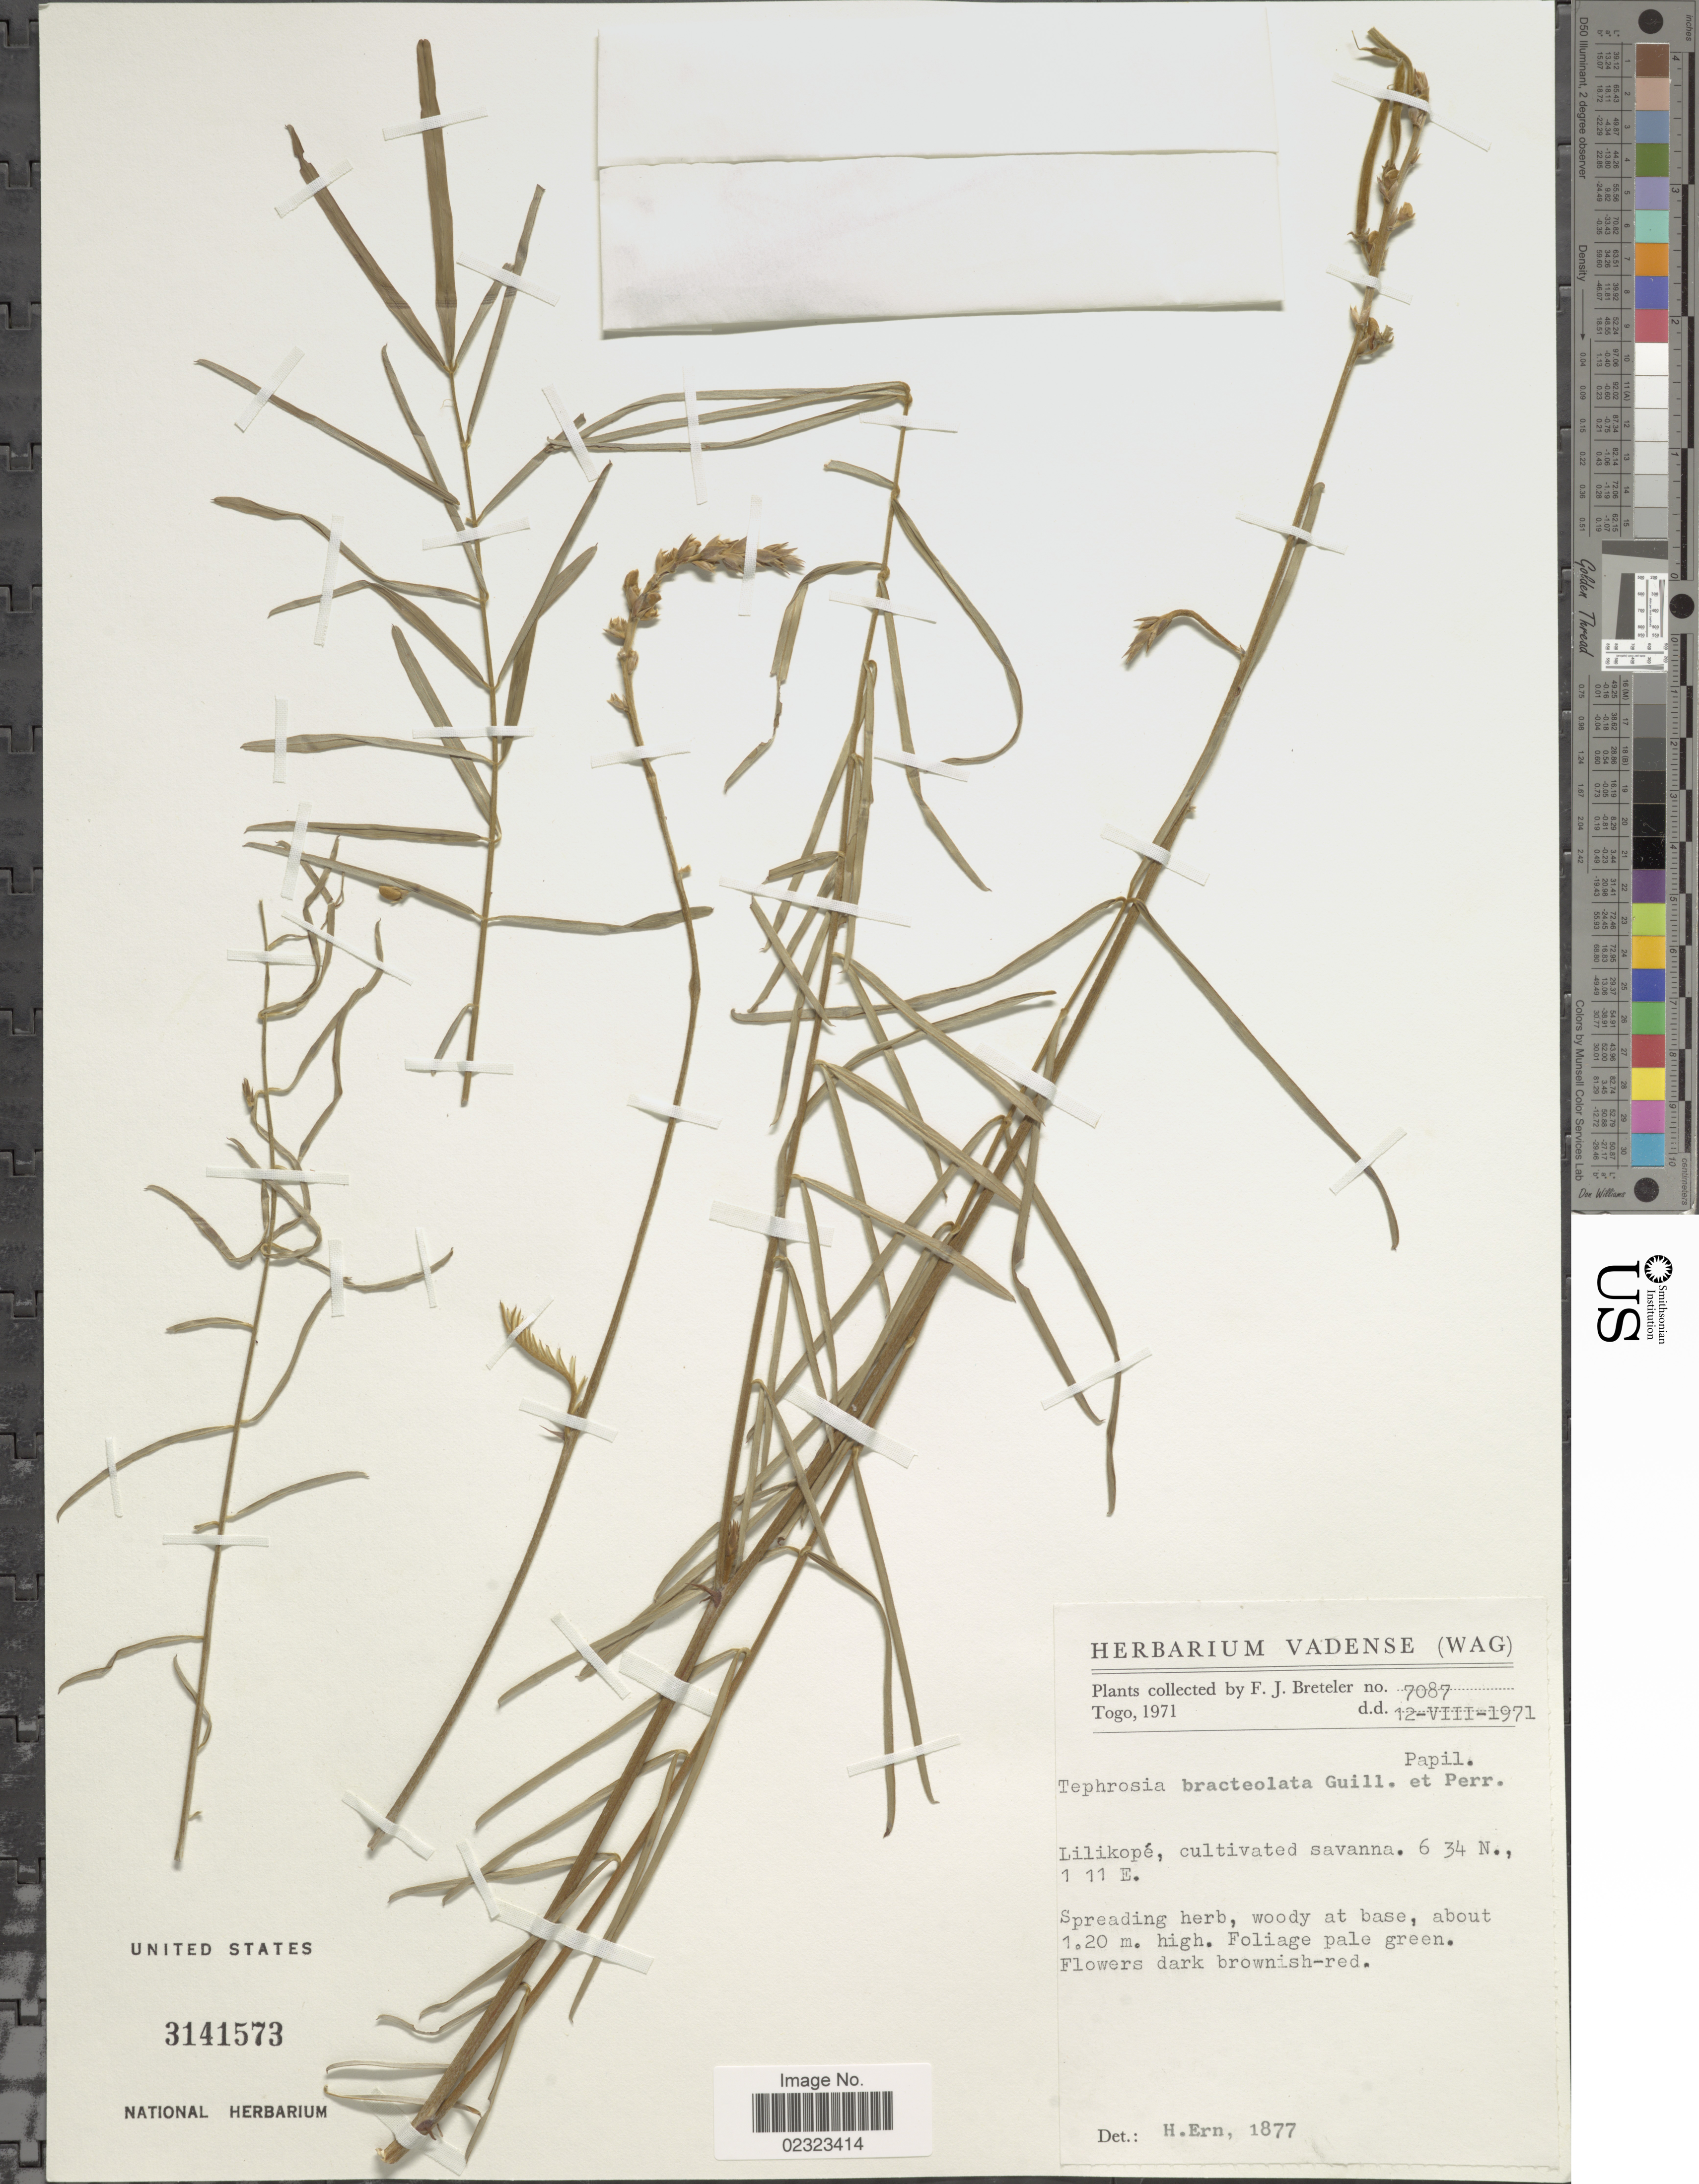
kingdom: Plantae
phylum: Tracheophyta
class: Magnoliopsida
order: Fabales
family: Fabaceae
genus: Tephrosia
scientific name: Tephrosia bracteolata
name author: Guill. & Perr.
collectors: F. J. Breteler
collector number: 7087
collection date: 1971-08-12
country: Togo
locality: Lilikope, cultivated savanna.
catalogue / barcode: US 3141573